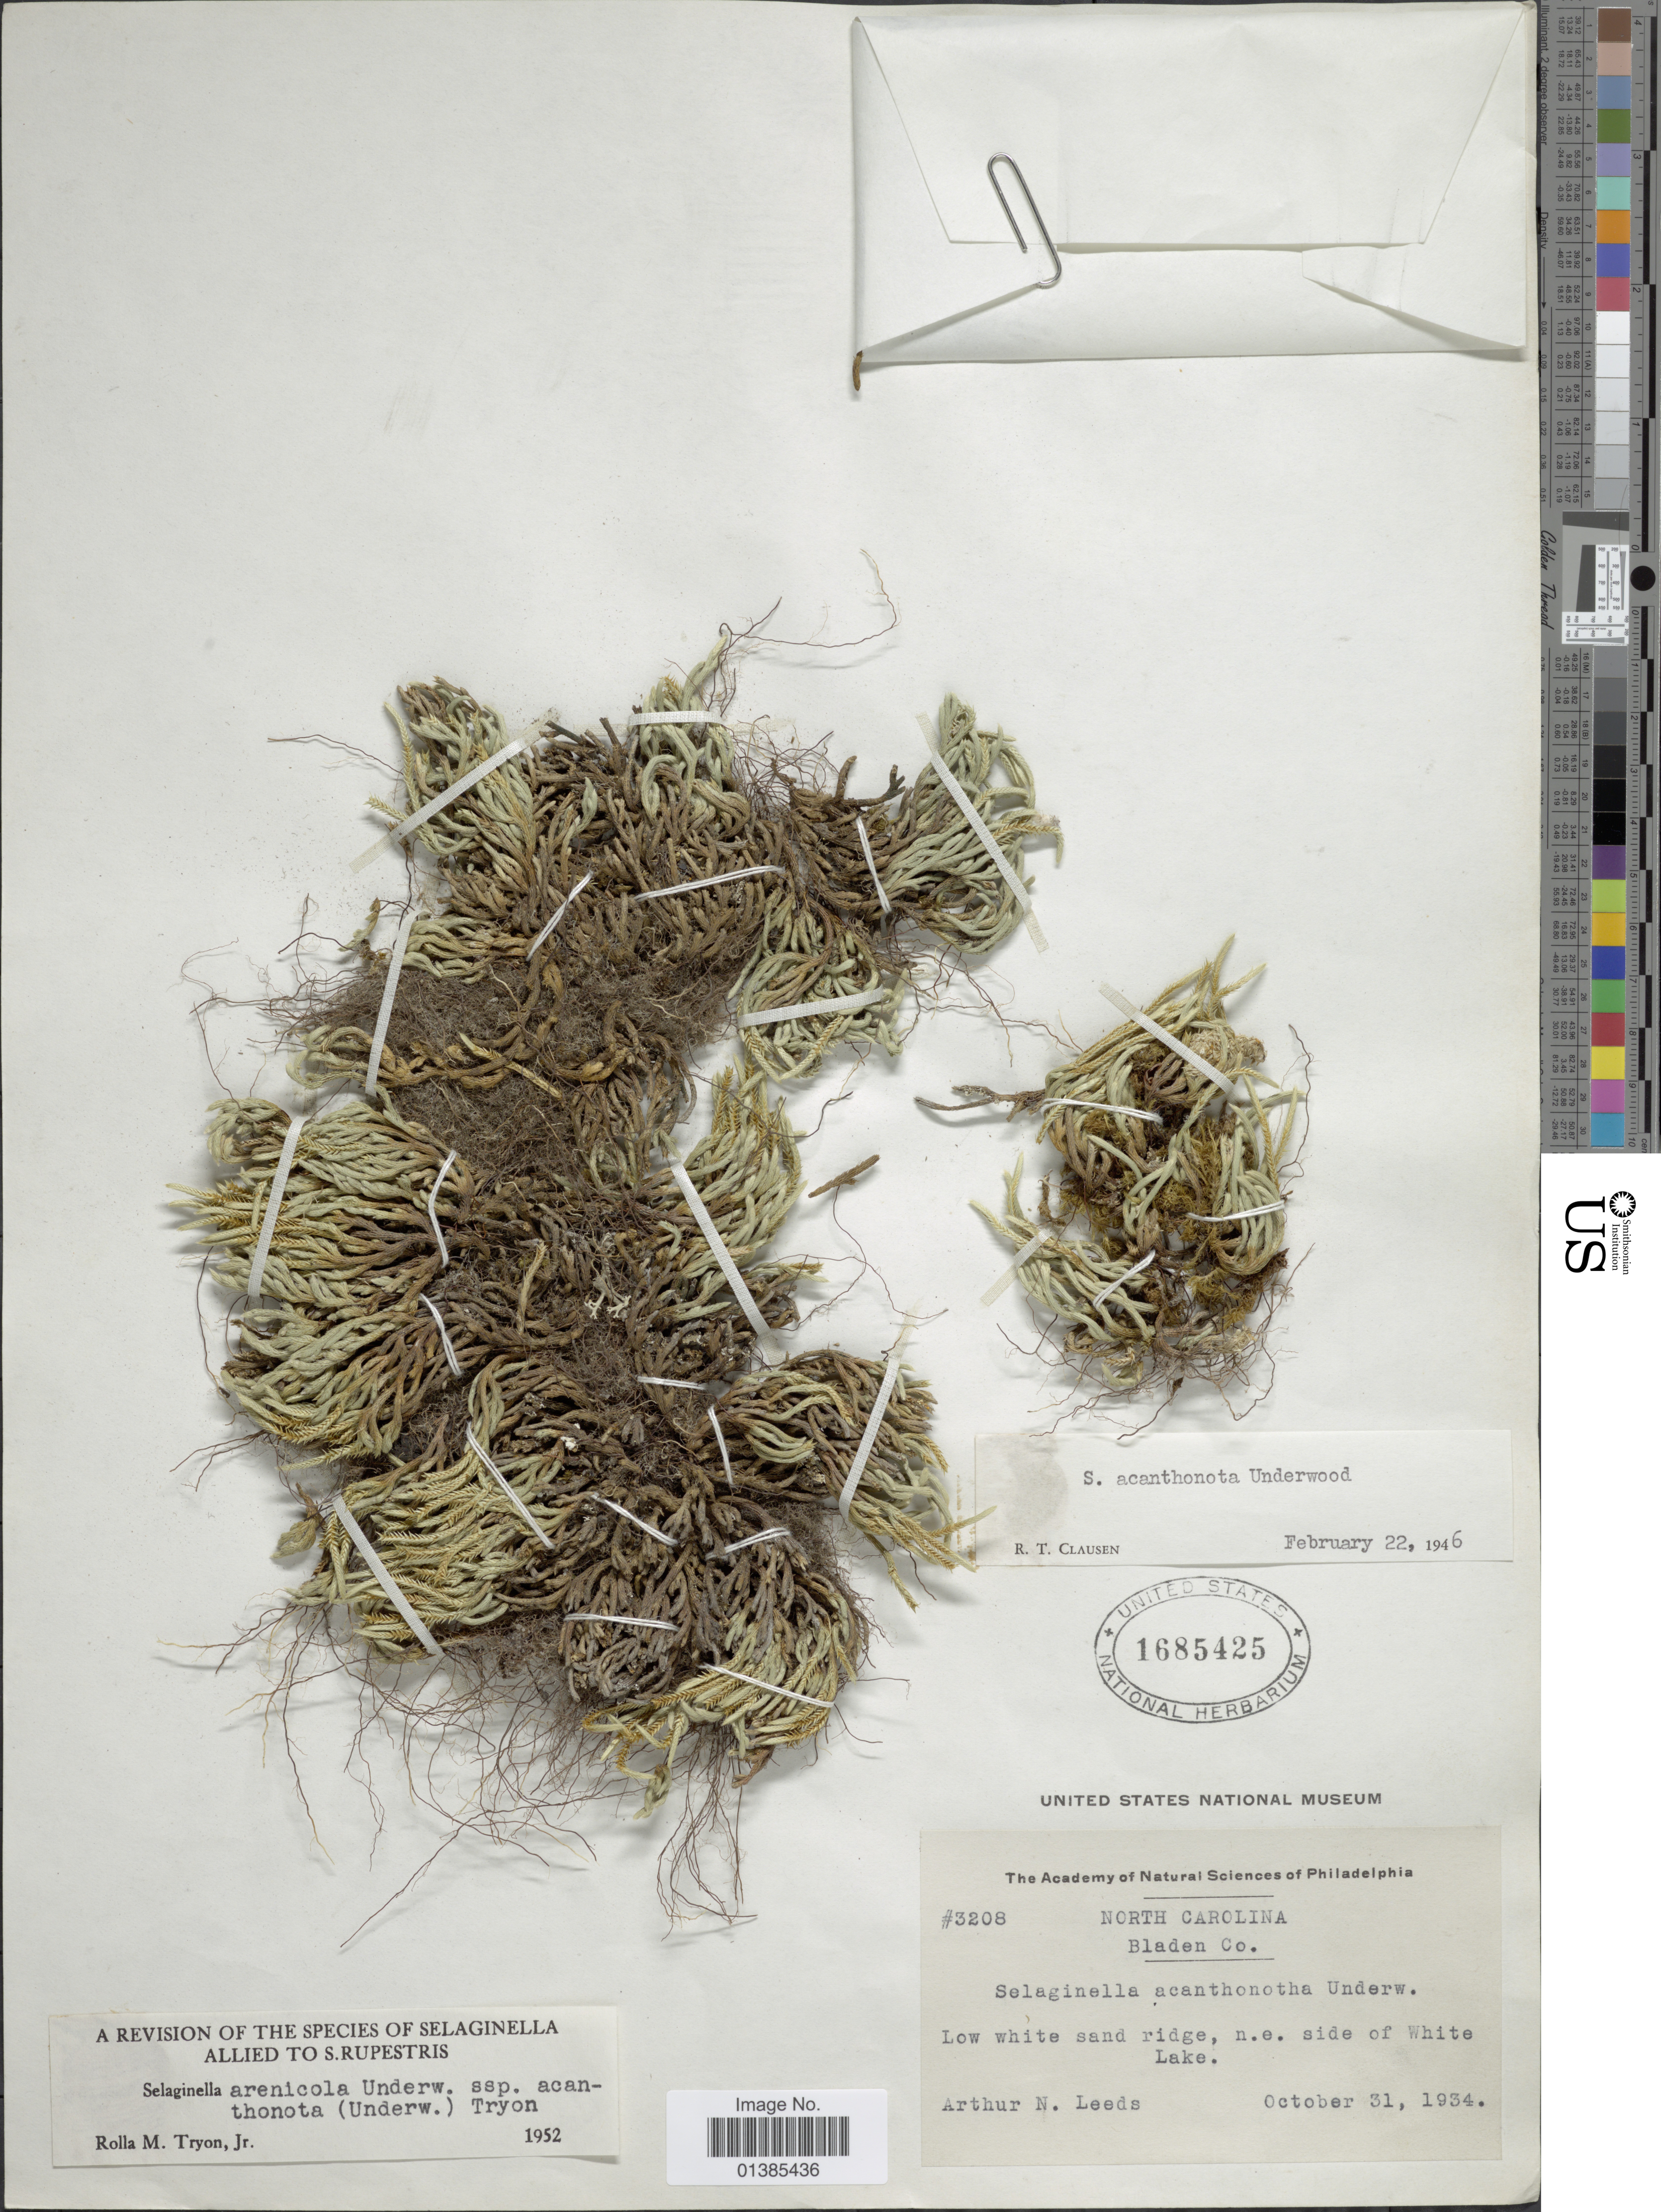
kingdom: Plantae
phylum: Tracheophyta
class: Lycopodiopsida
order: Selaginellales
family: Selaginellaceae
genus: Selaginella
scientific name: Selaginella arenicola subsp. acanthonota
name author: (Underw.) R.M. Tryon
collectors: A. N. Leeds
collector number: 3208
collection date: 1934-10-31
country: United States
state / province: North Carolina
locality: Bladen Co. Low white sand ridge, n.e. side of White Lake.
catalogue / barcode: US 1685425